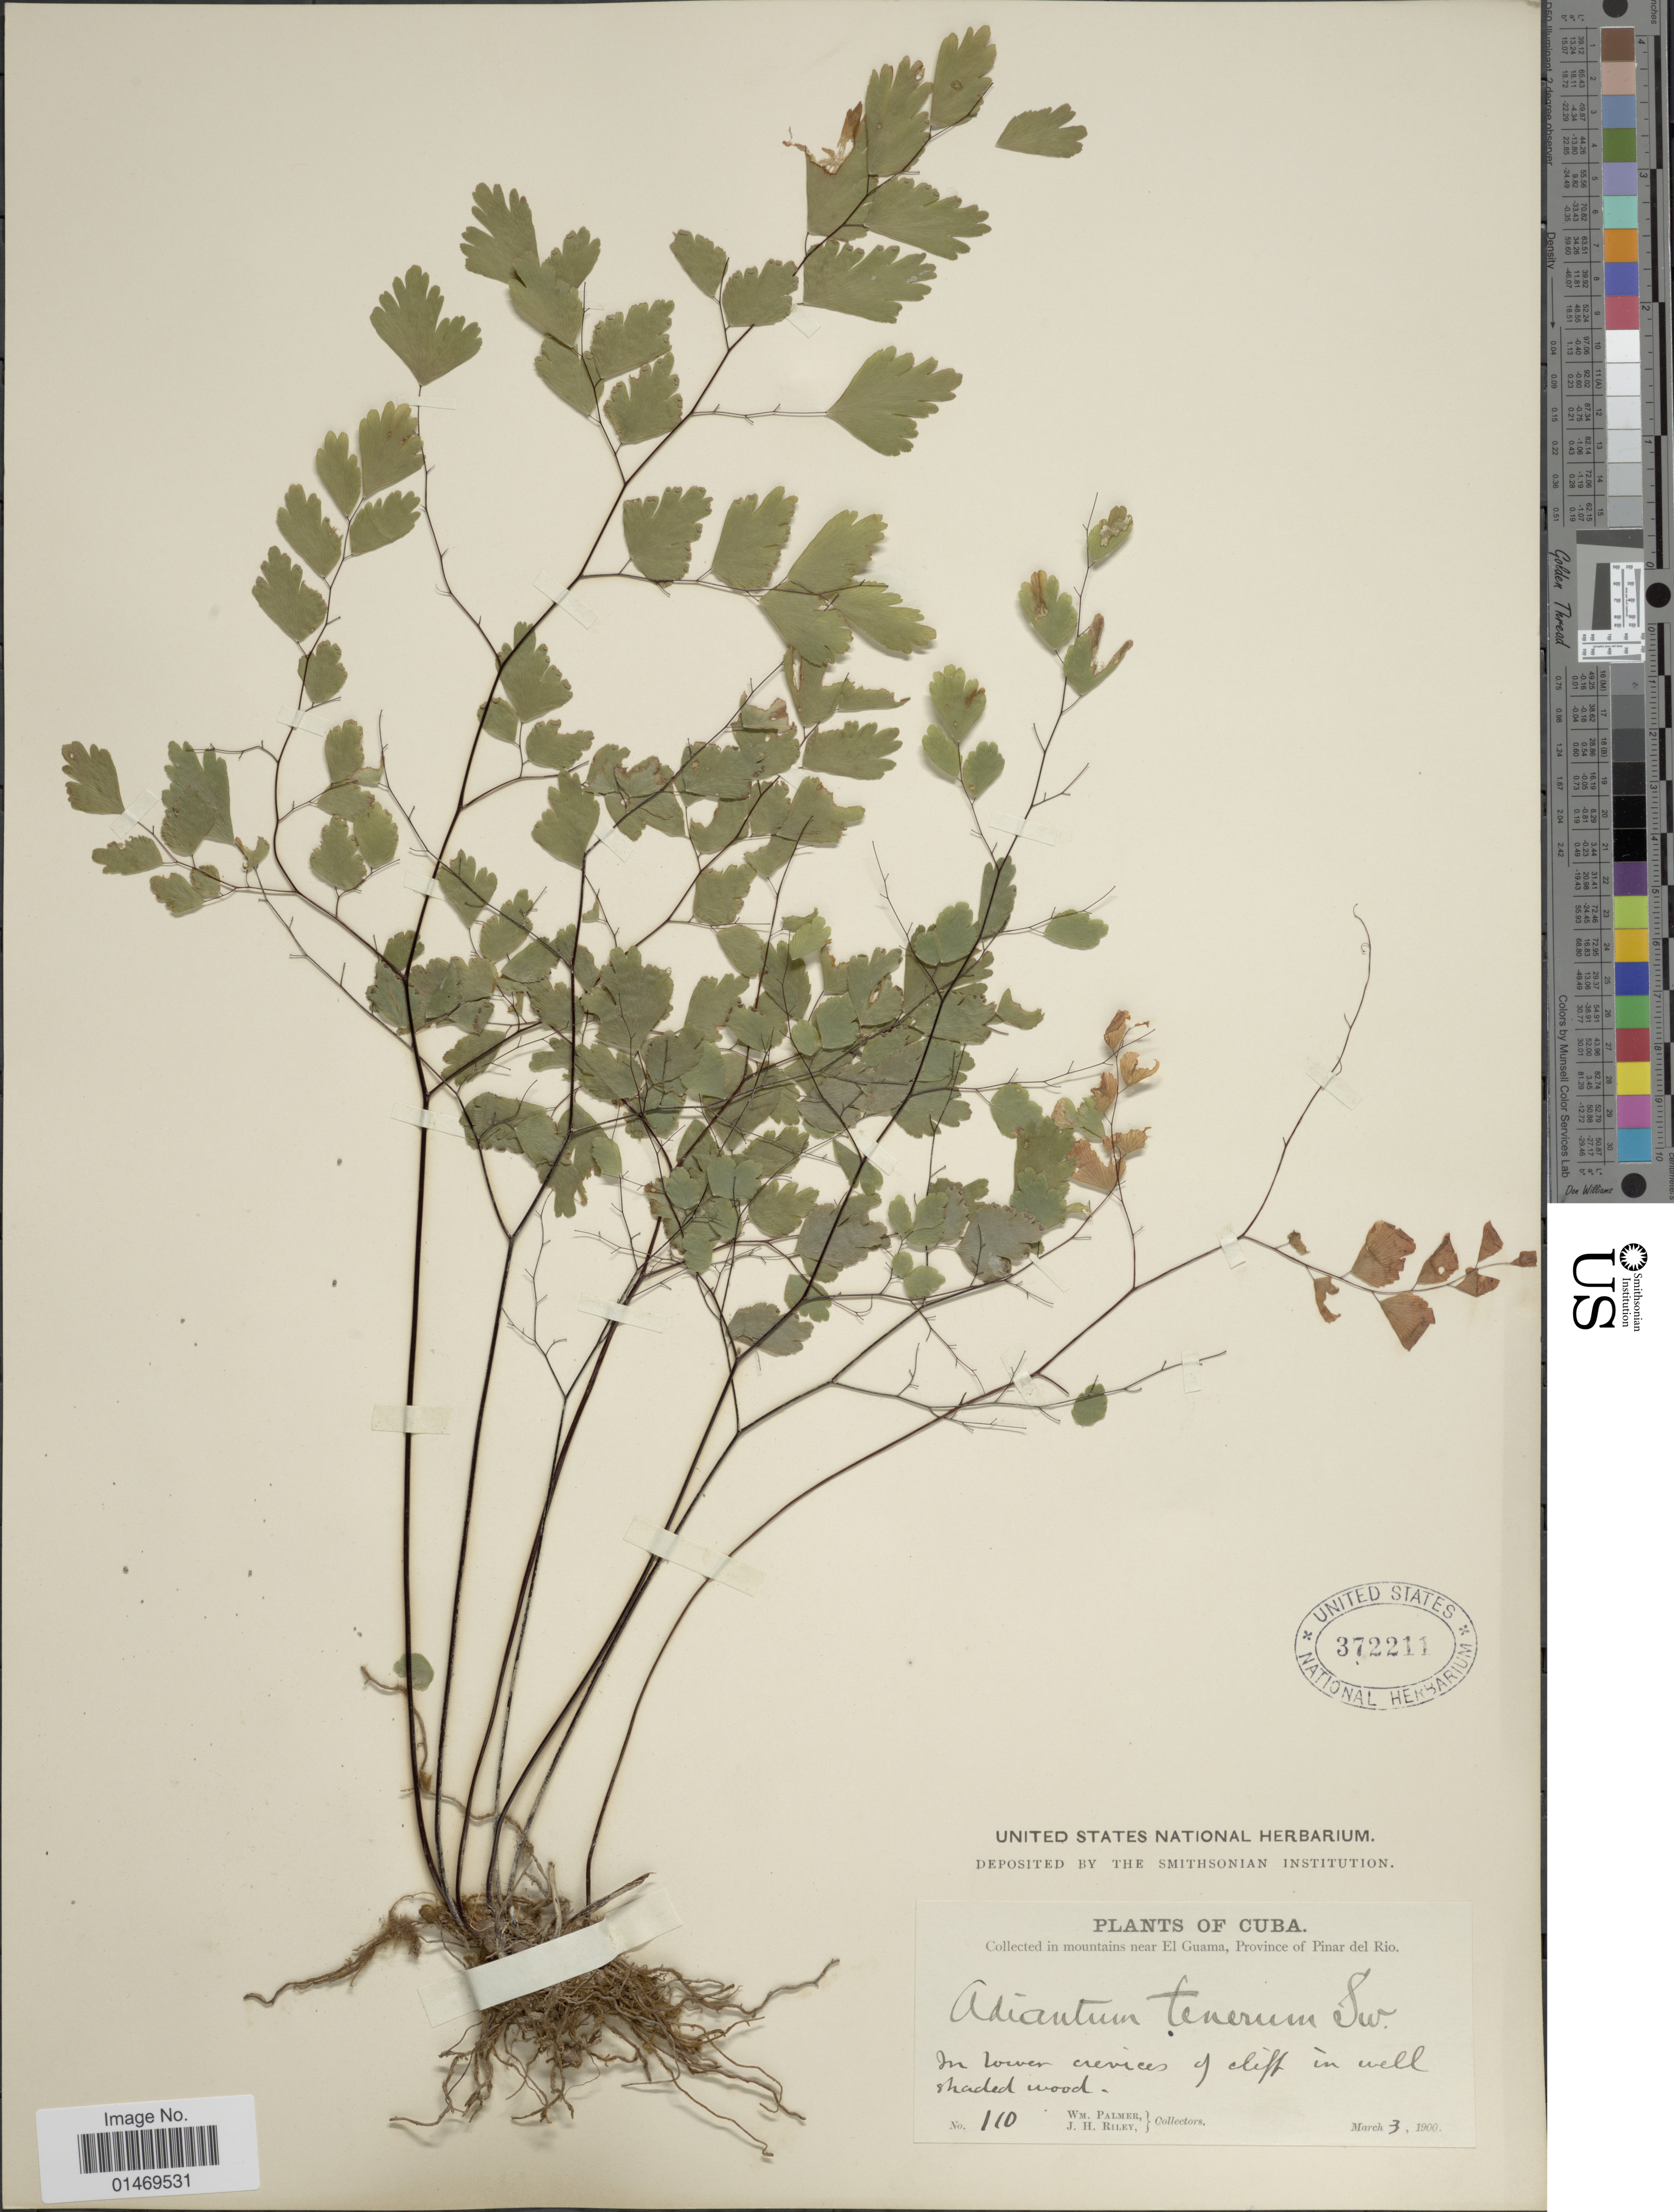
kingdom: Plantae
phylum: Tracheophyta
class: Polypodiopsida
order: Polypodiales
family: Pteridaceae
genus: Adiantum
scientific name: Adiantum tenerum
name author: Sw.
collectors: W. Palmer & J. H. Riley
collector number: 110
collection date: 1900-03-03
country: Cuba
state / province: Pinar del Río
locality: In mountains near El Guama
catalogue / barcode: US 372211